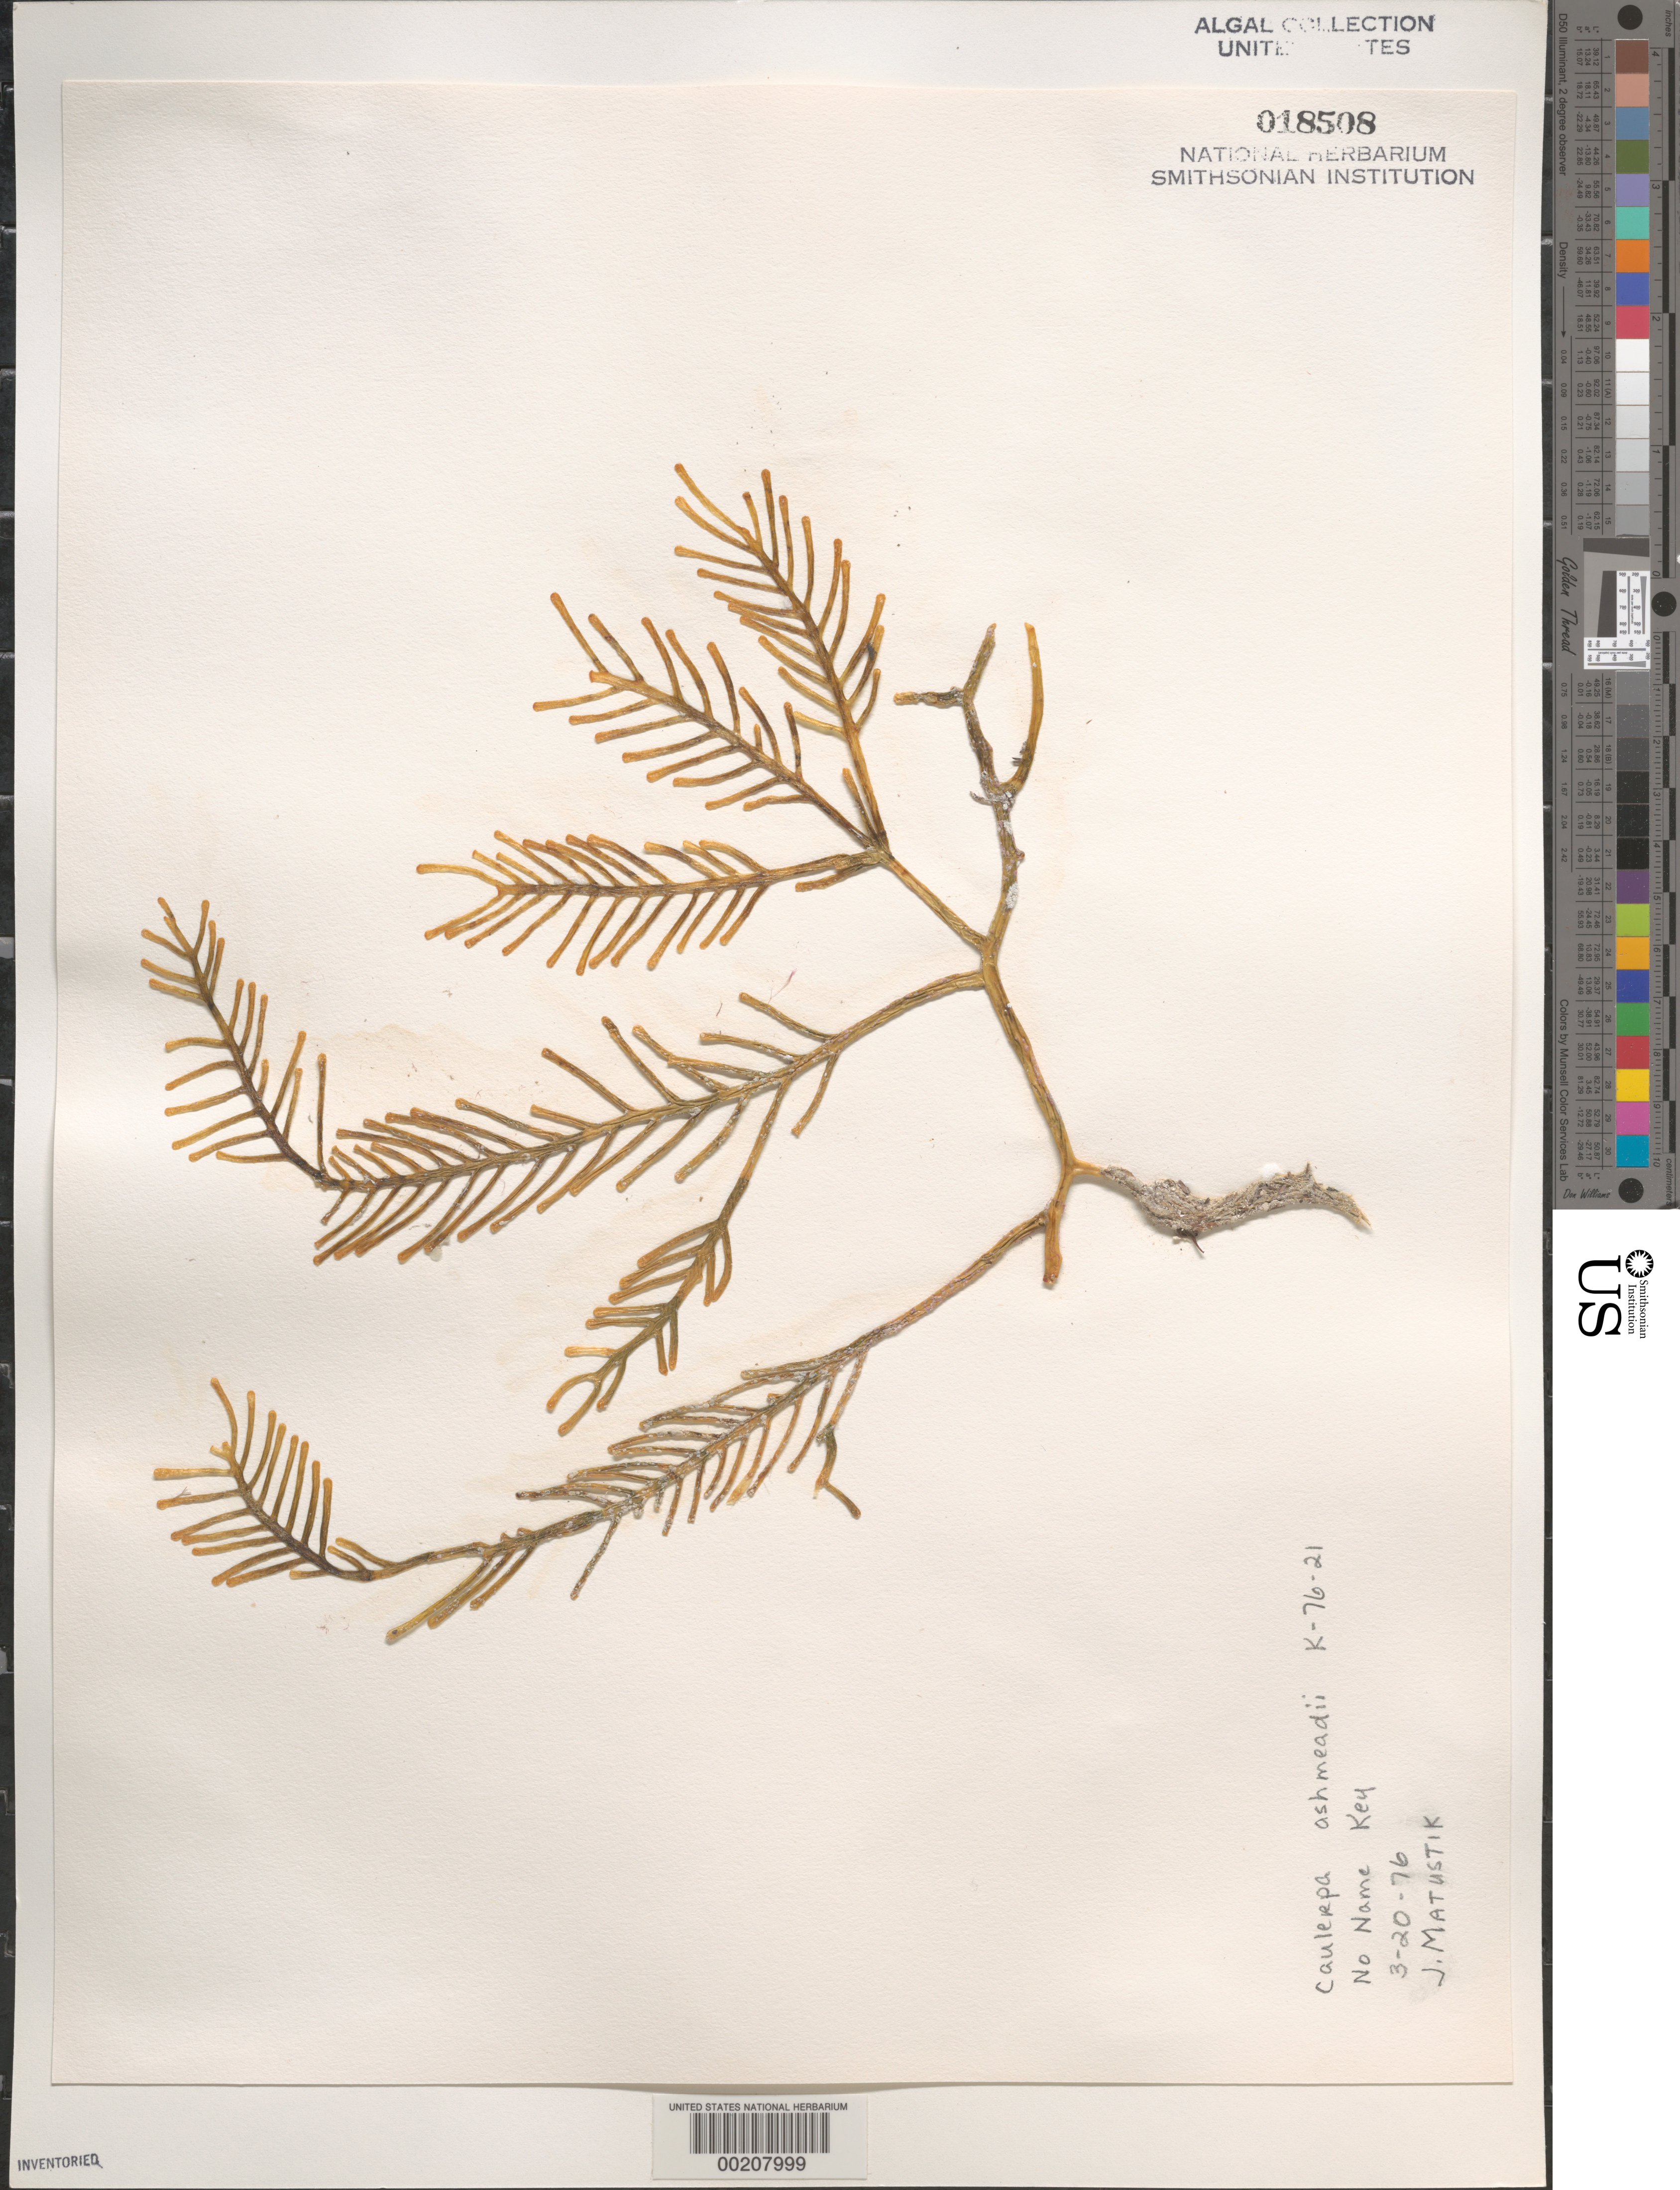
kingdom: Plantae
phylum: Chlorophyta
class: Ulvophyceae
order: Bryopsidales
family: Caulerpaceae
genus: Caulerpa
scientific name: Caulerpa ashmeadii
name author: Harv.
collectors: J. Matustik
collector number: K-76-21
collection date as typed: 20 Mar 1976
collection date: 1976-03-20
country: United States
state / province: Florida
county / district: Monroe County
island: No Name Key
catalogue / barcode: US 18508